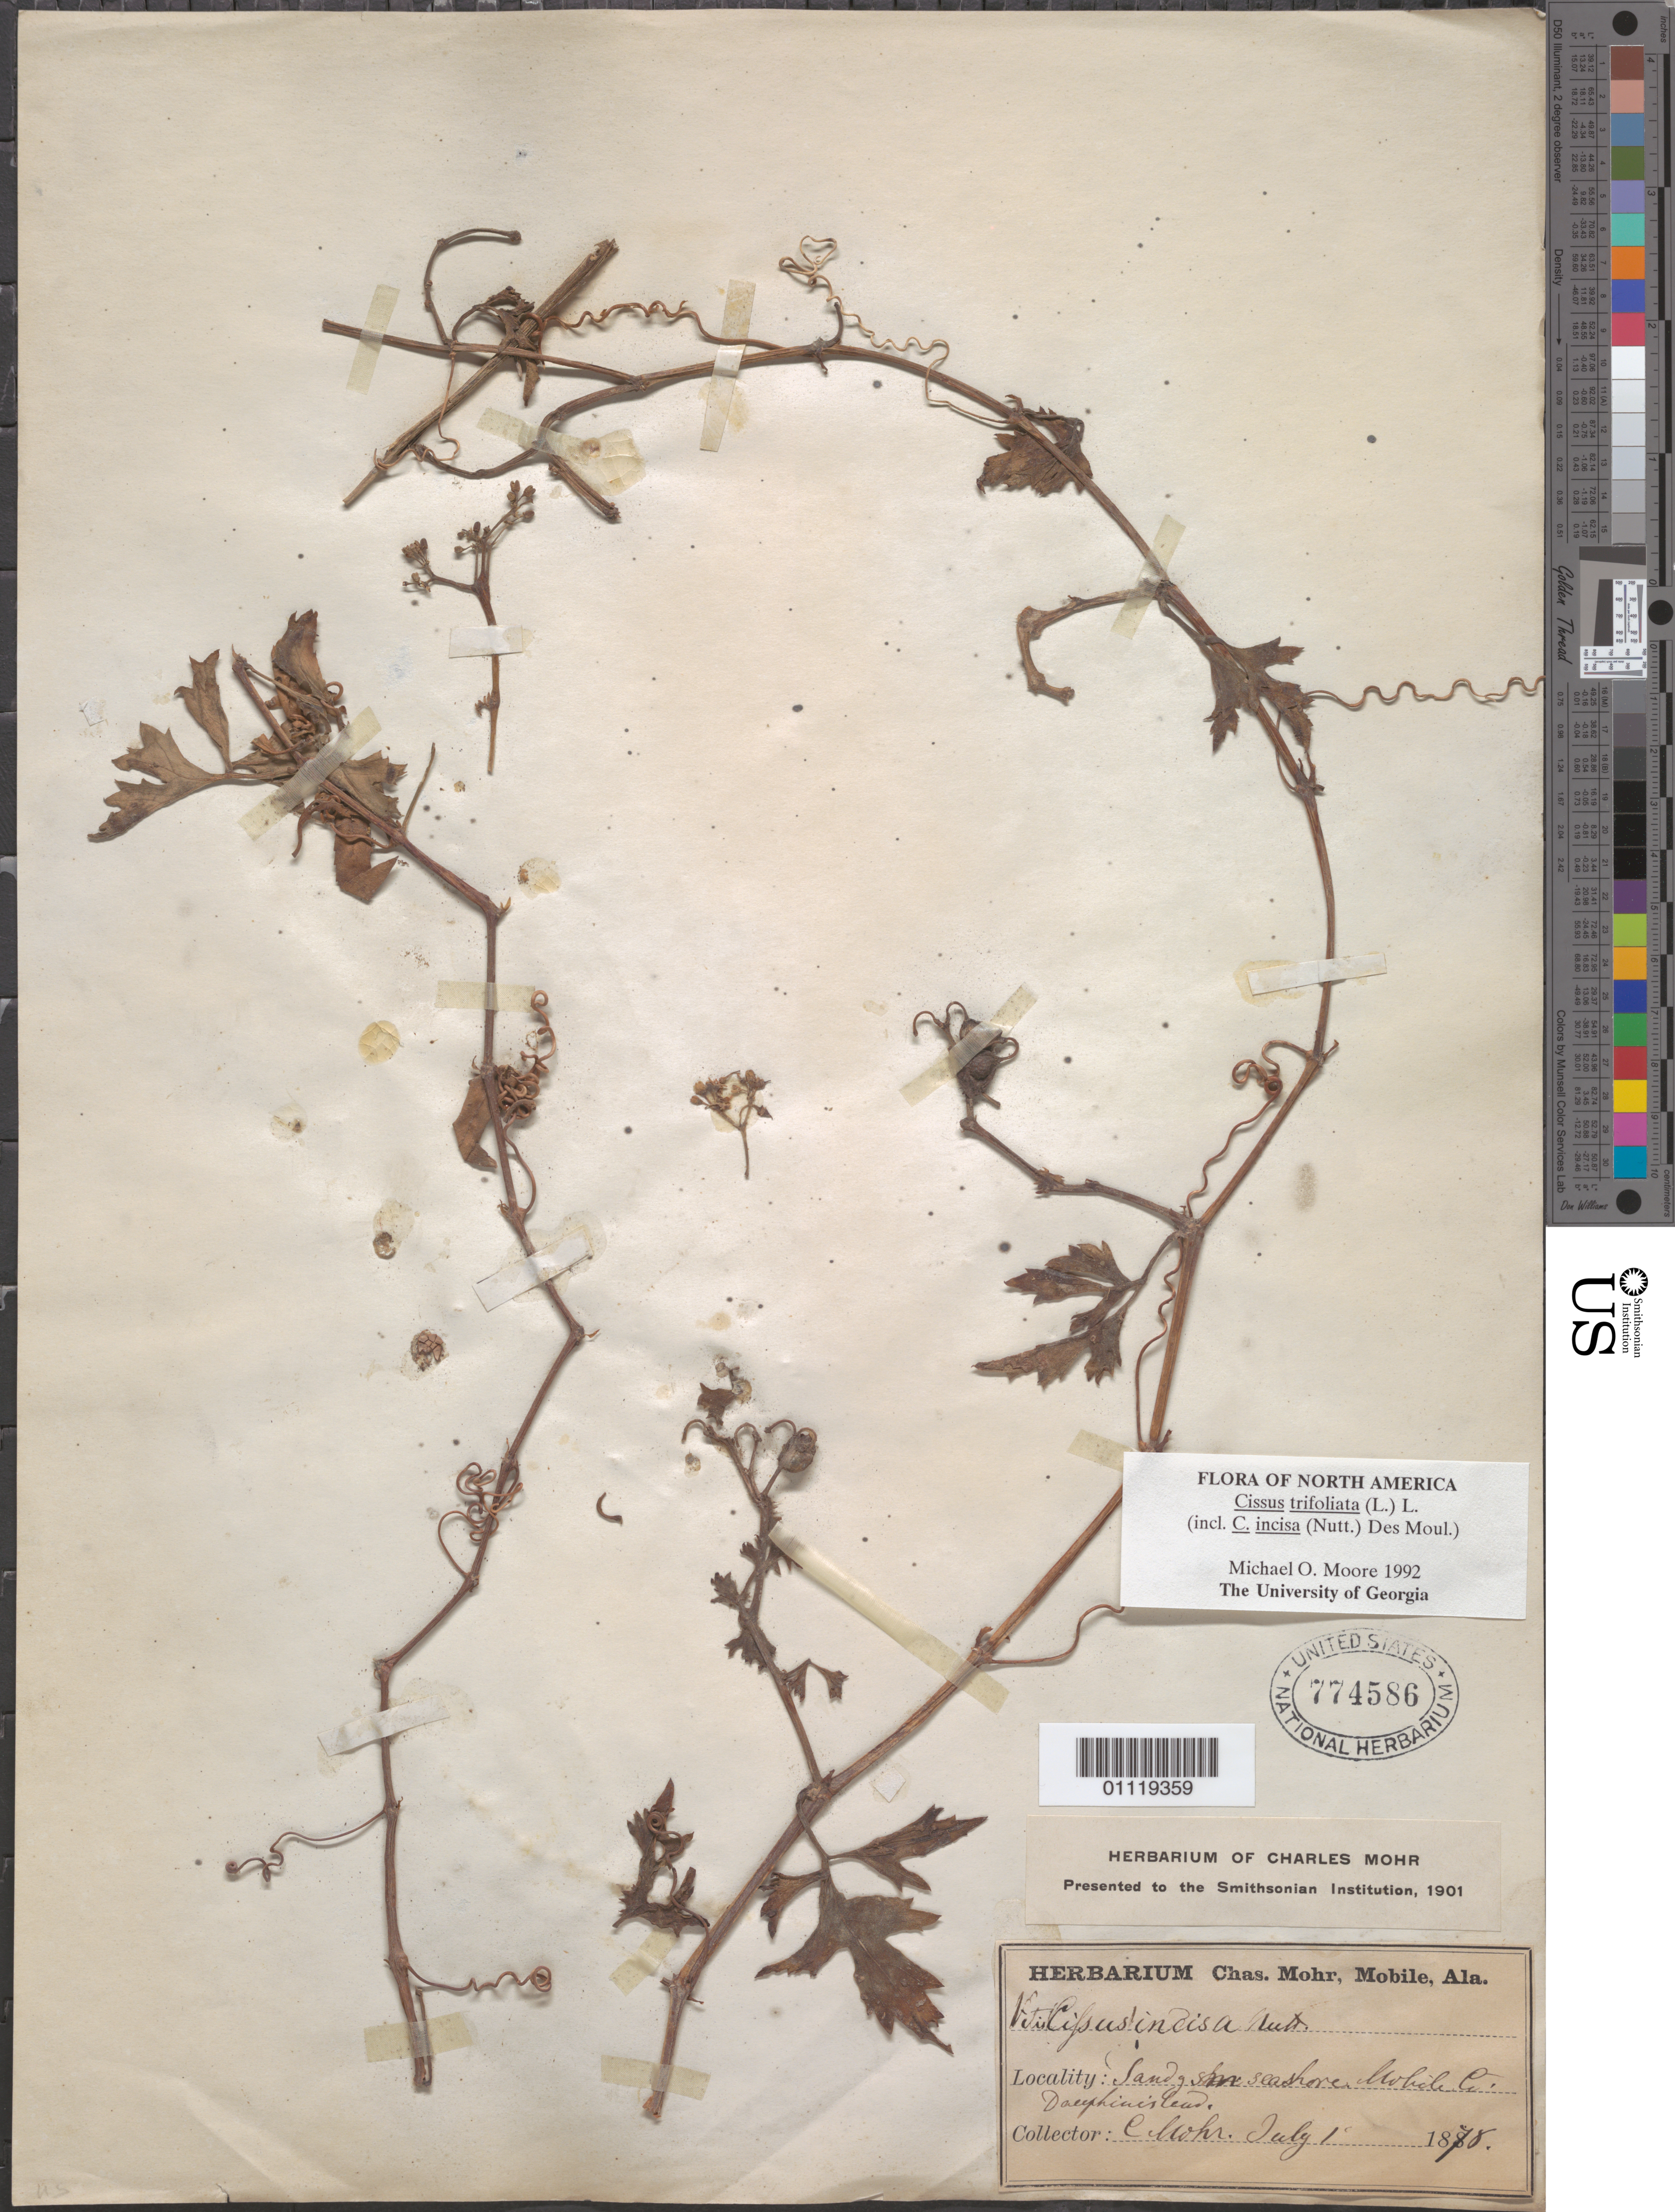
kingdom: Plantae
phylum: Tracheophyta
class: Magnoliopsida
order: Vitales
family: Vitaceae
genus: Cissus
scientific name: Cissus trifoliata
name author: (L.) L.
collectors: ex herb. C. Mohr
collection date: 1878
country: United States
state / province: Alabama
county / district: Mobile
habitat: Sandy seashore.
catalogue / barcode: US 774586